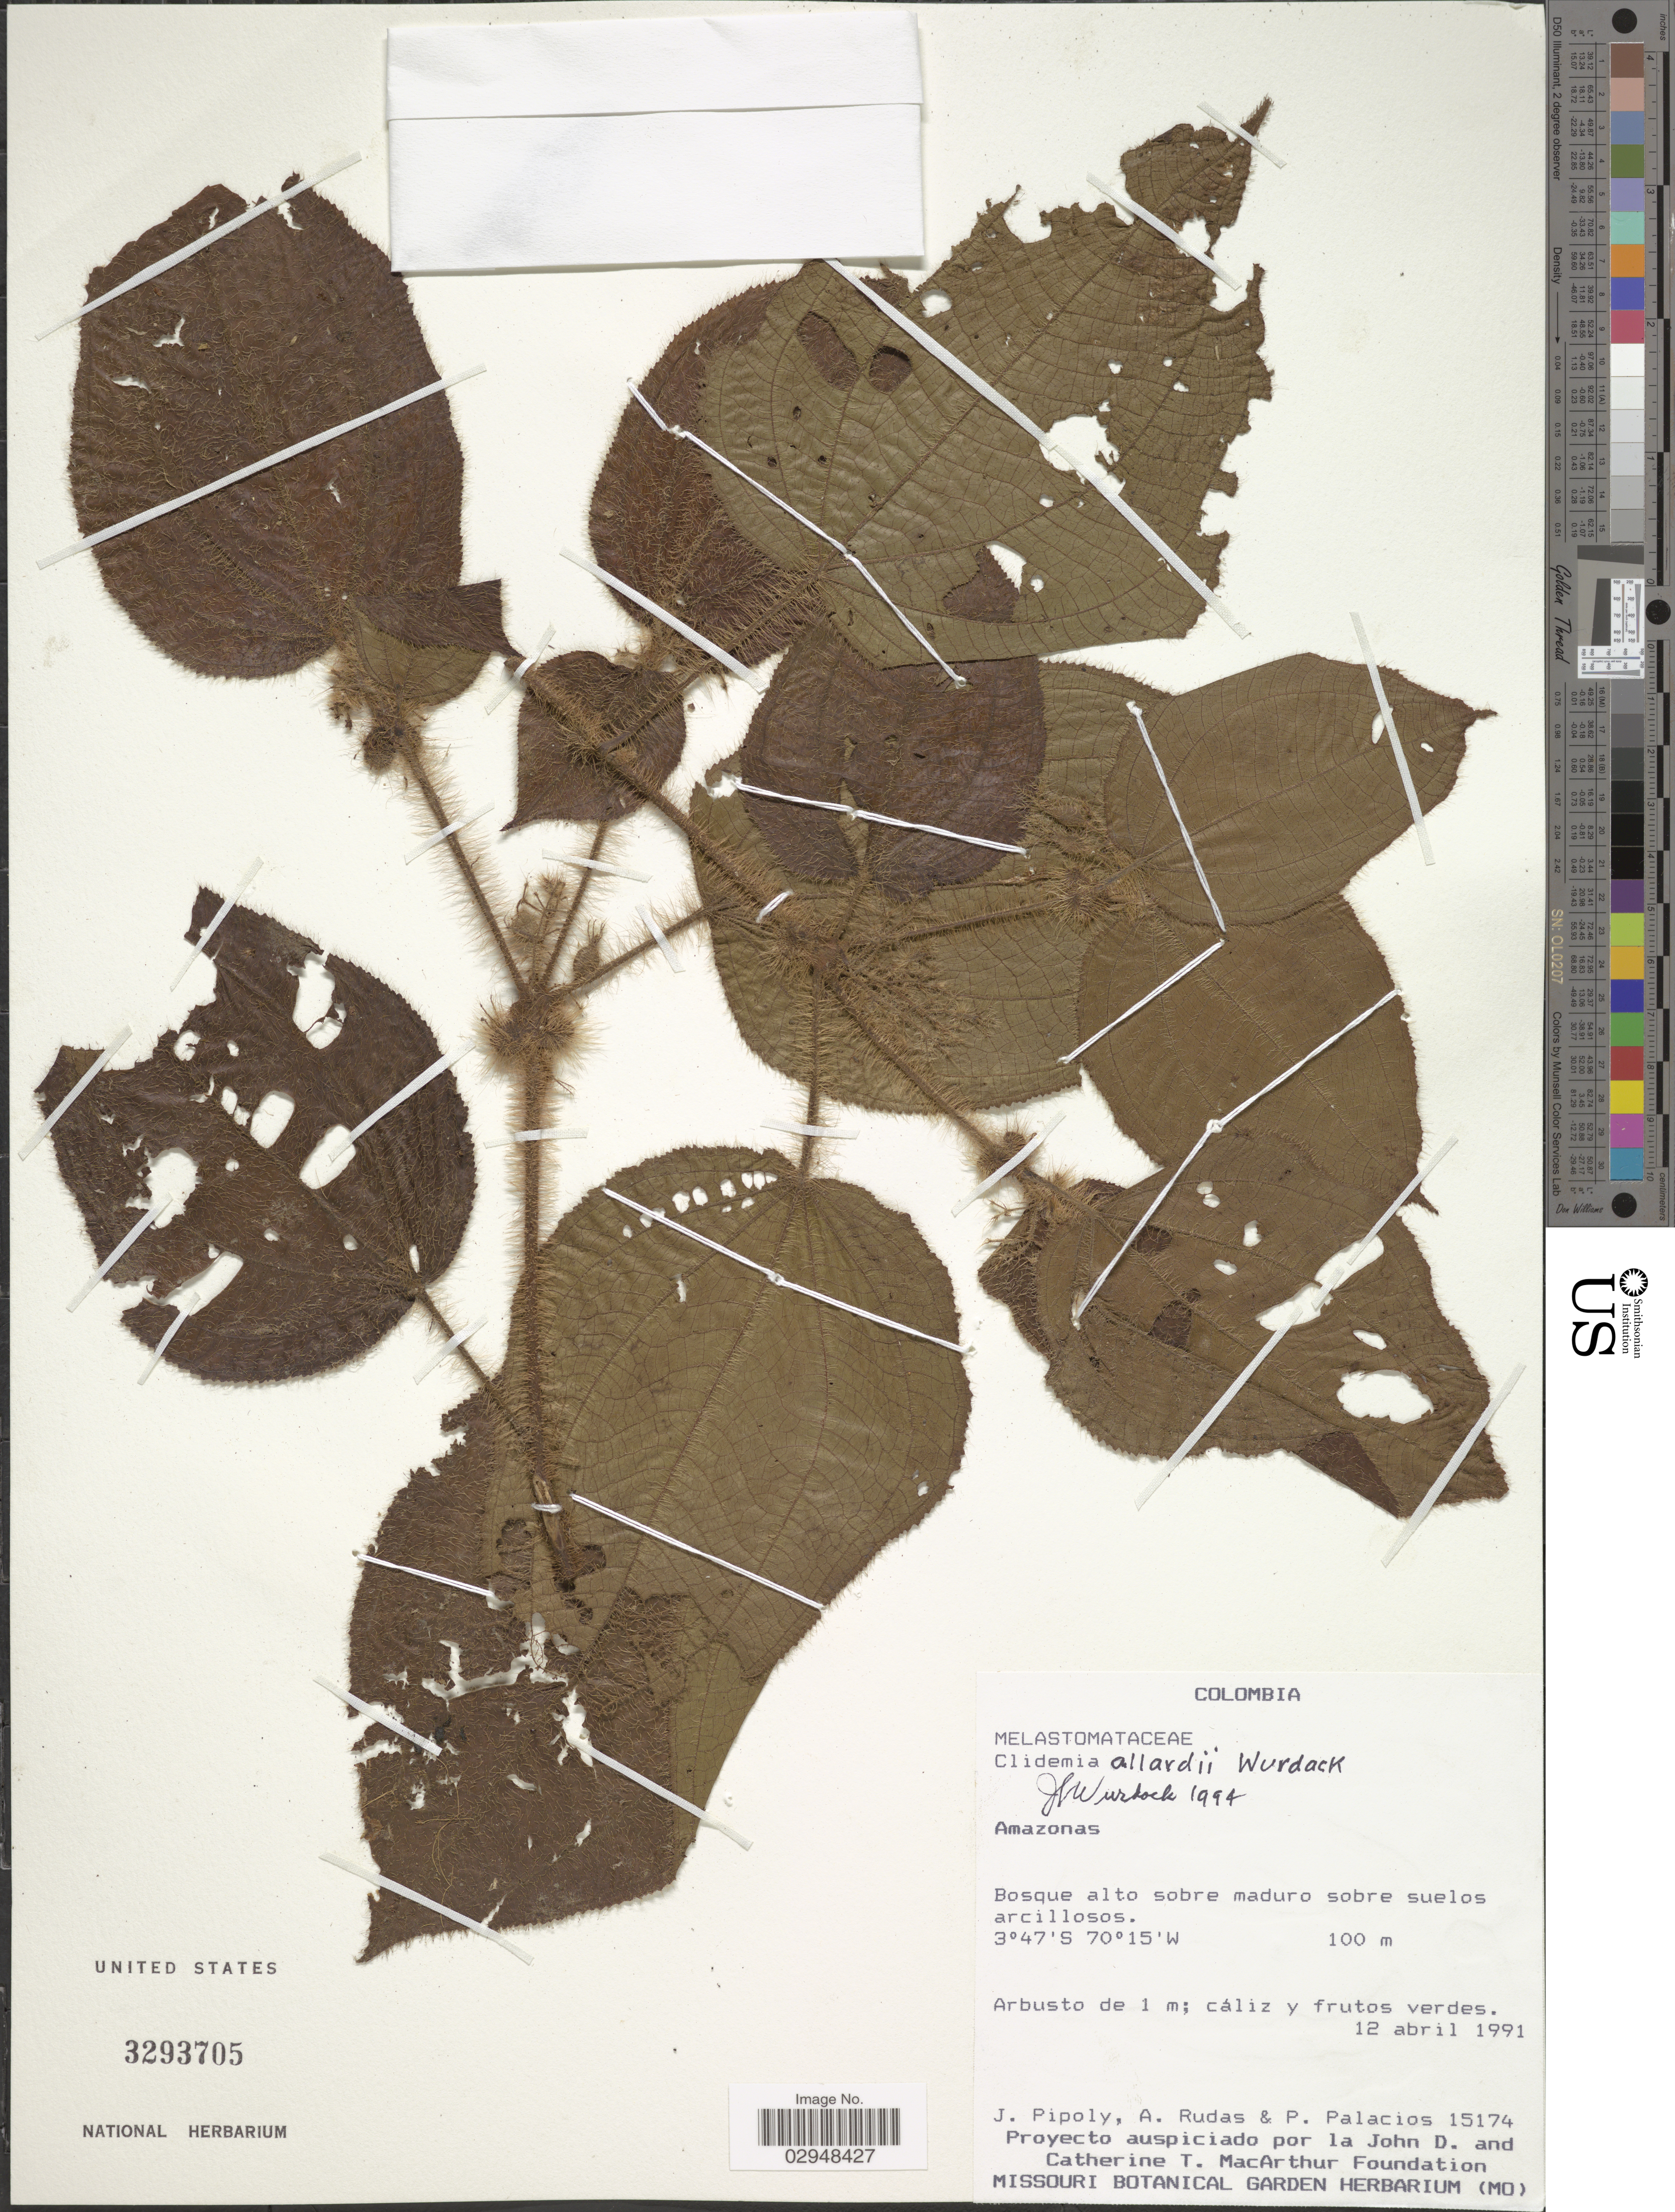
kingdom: Plantae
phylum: Tracheophyta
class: Magnoliopsida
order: Myrtales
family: Melastomataceae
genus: Clidemia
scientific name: Clidemia allardii subsp. allardii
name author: Wurdack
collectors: J. J. Pipoly, A. Rudas & P. Palacios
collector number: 15174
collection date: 1991-04-12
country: Colombia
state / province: Amazônas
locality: Bosque alto sobre maduro sobre suelo arcillosos.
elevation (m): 100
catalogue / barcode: US 3293705